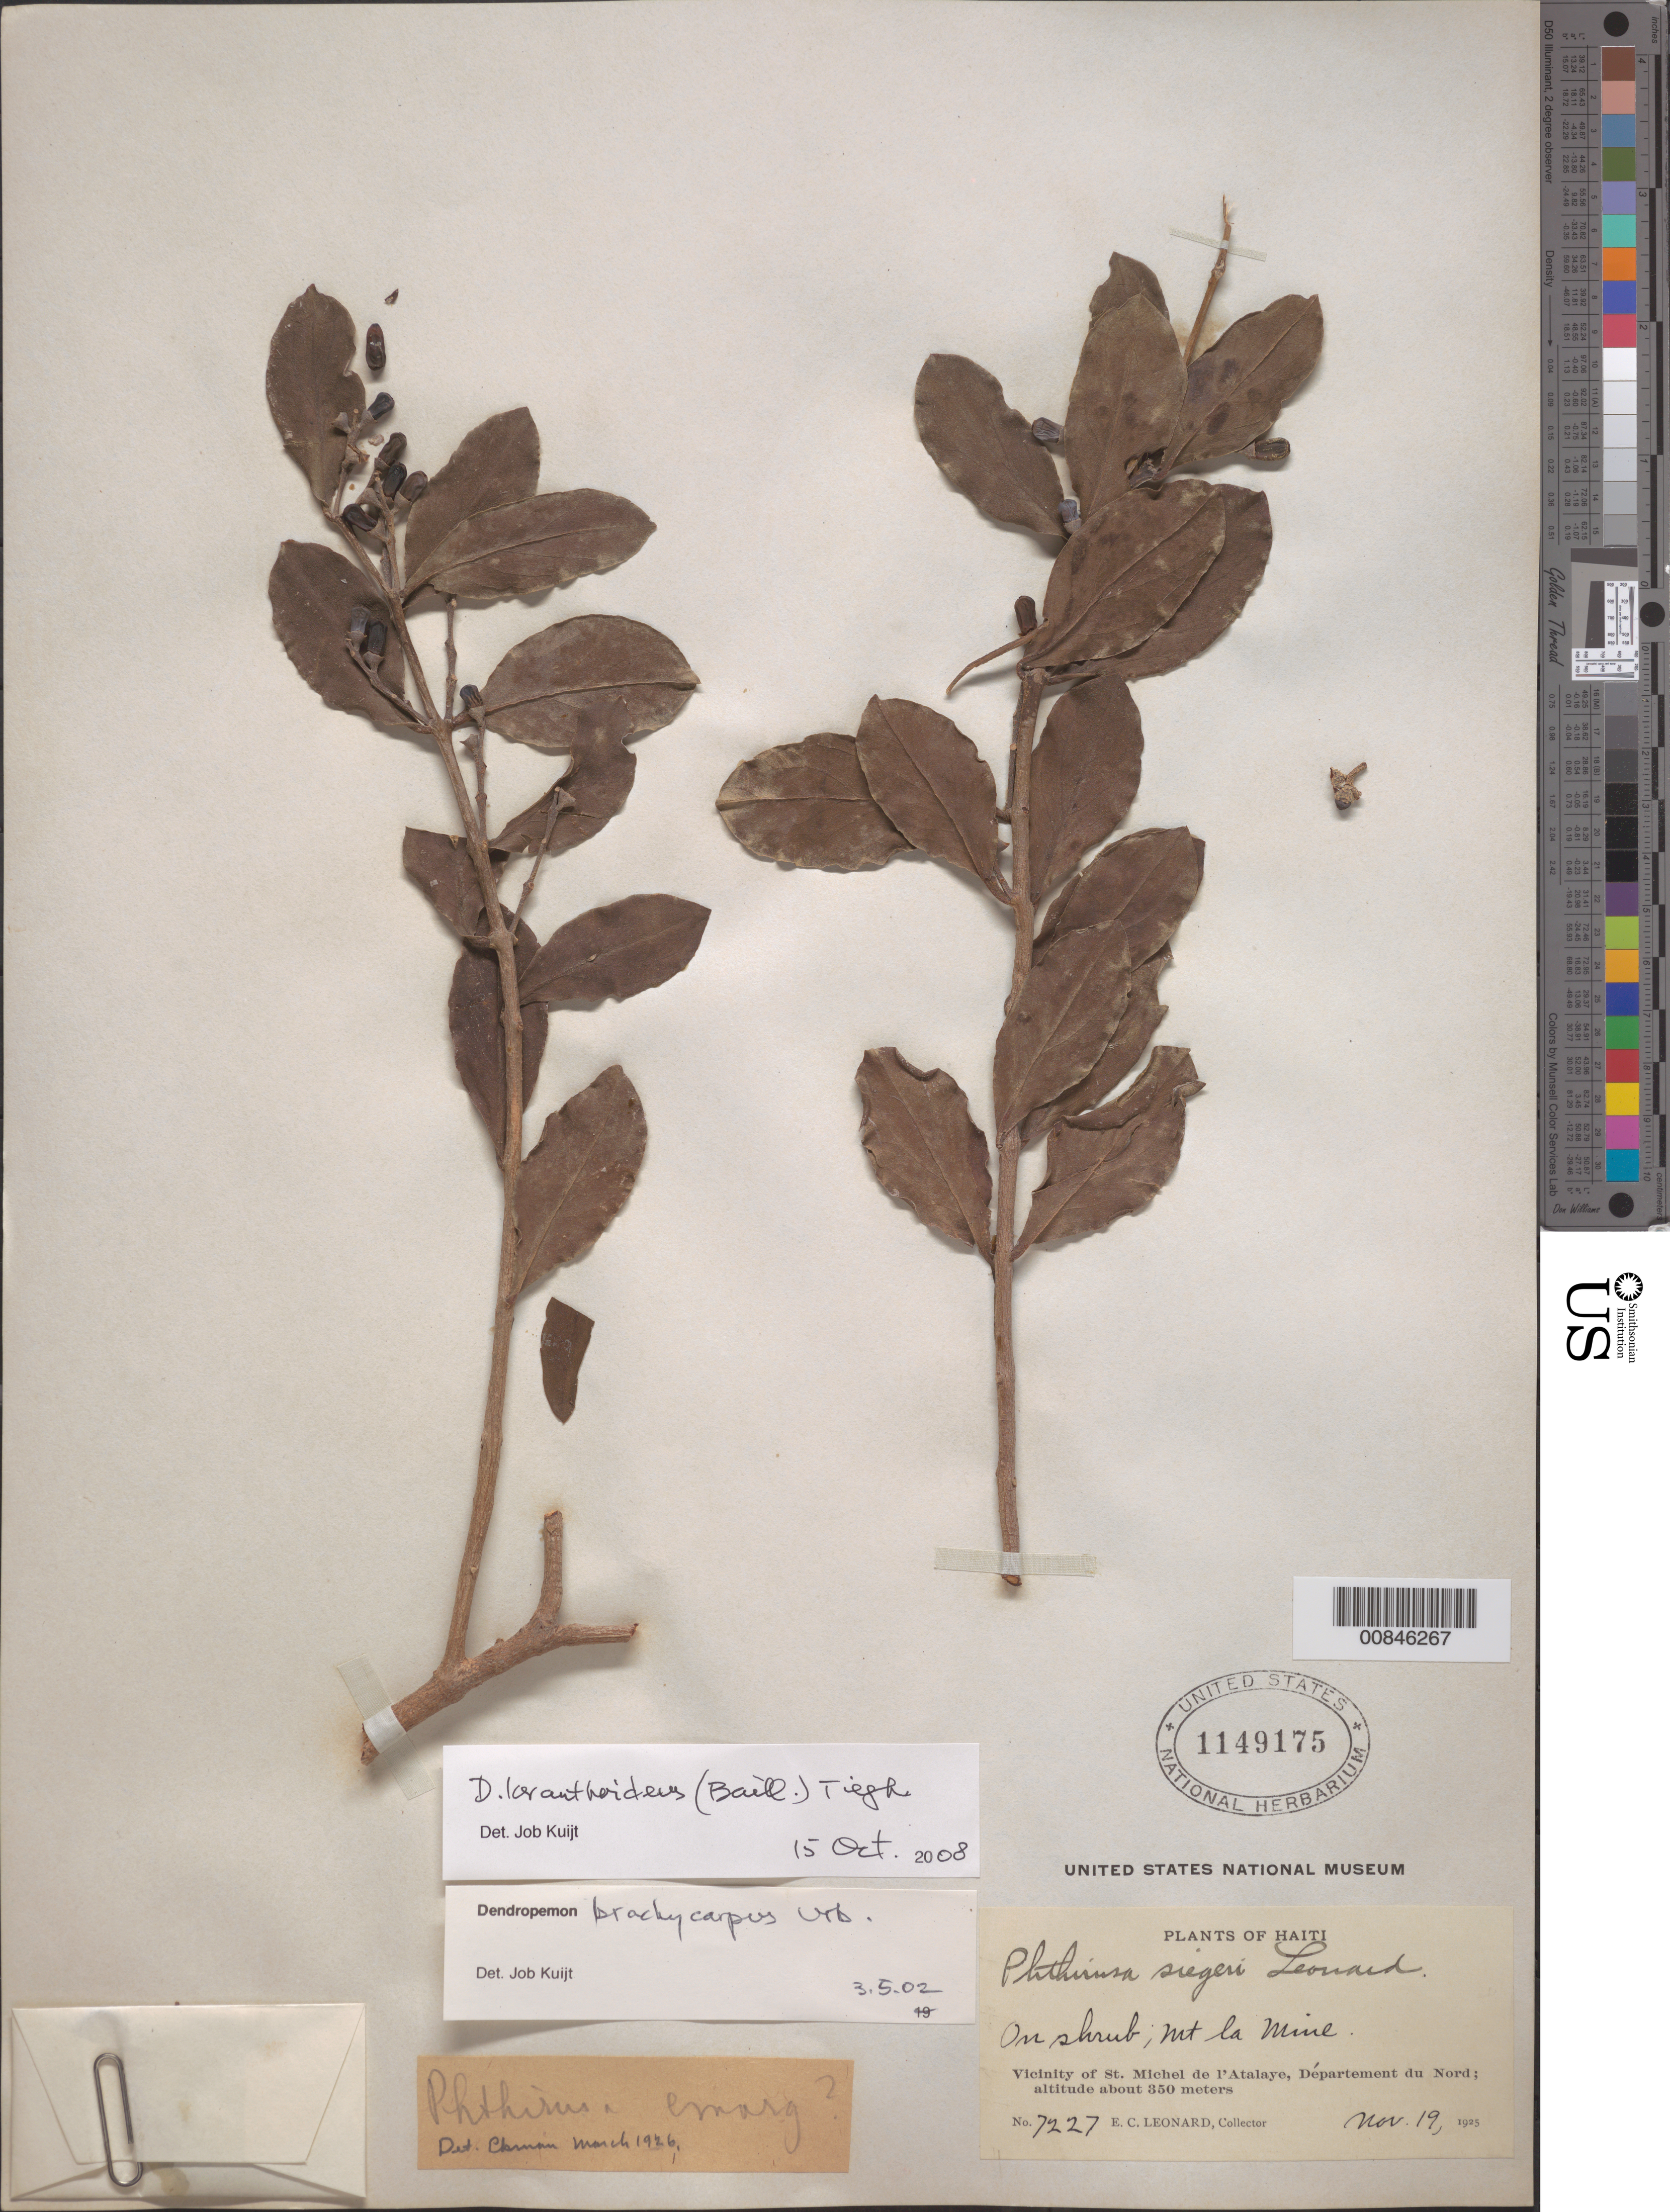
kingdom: Plantae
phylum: Tracheophyta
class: Magnoliopsida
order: Santalales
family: Loranthaceae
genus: Phthirusa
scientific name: Phthirusa sp.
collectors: E. C. Leonard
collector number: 7227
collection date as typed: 19 Nov 1925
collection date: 1925-11-19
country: Haiti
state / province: Nord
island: Hispaniola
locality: Vicinity of St. Michel de l'Atalaye, Mt. la Mine.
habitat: On shrub.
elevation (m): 350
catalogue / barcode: US 1149175